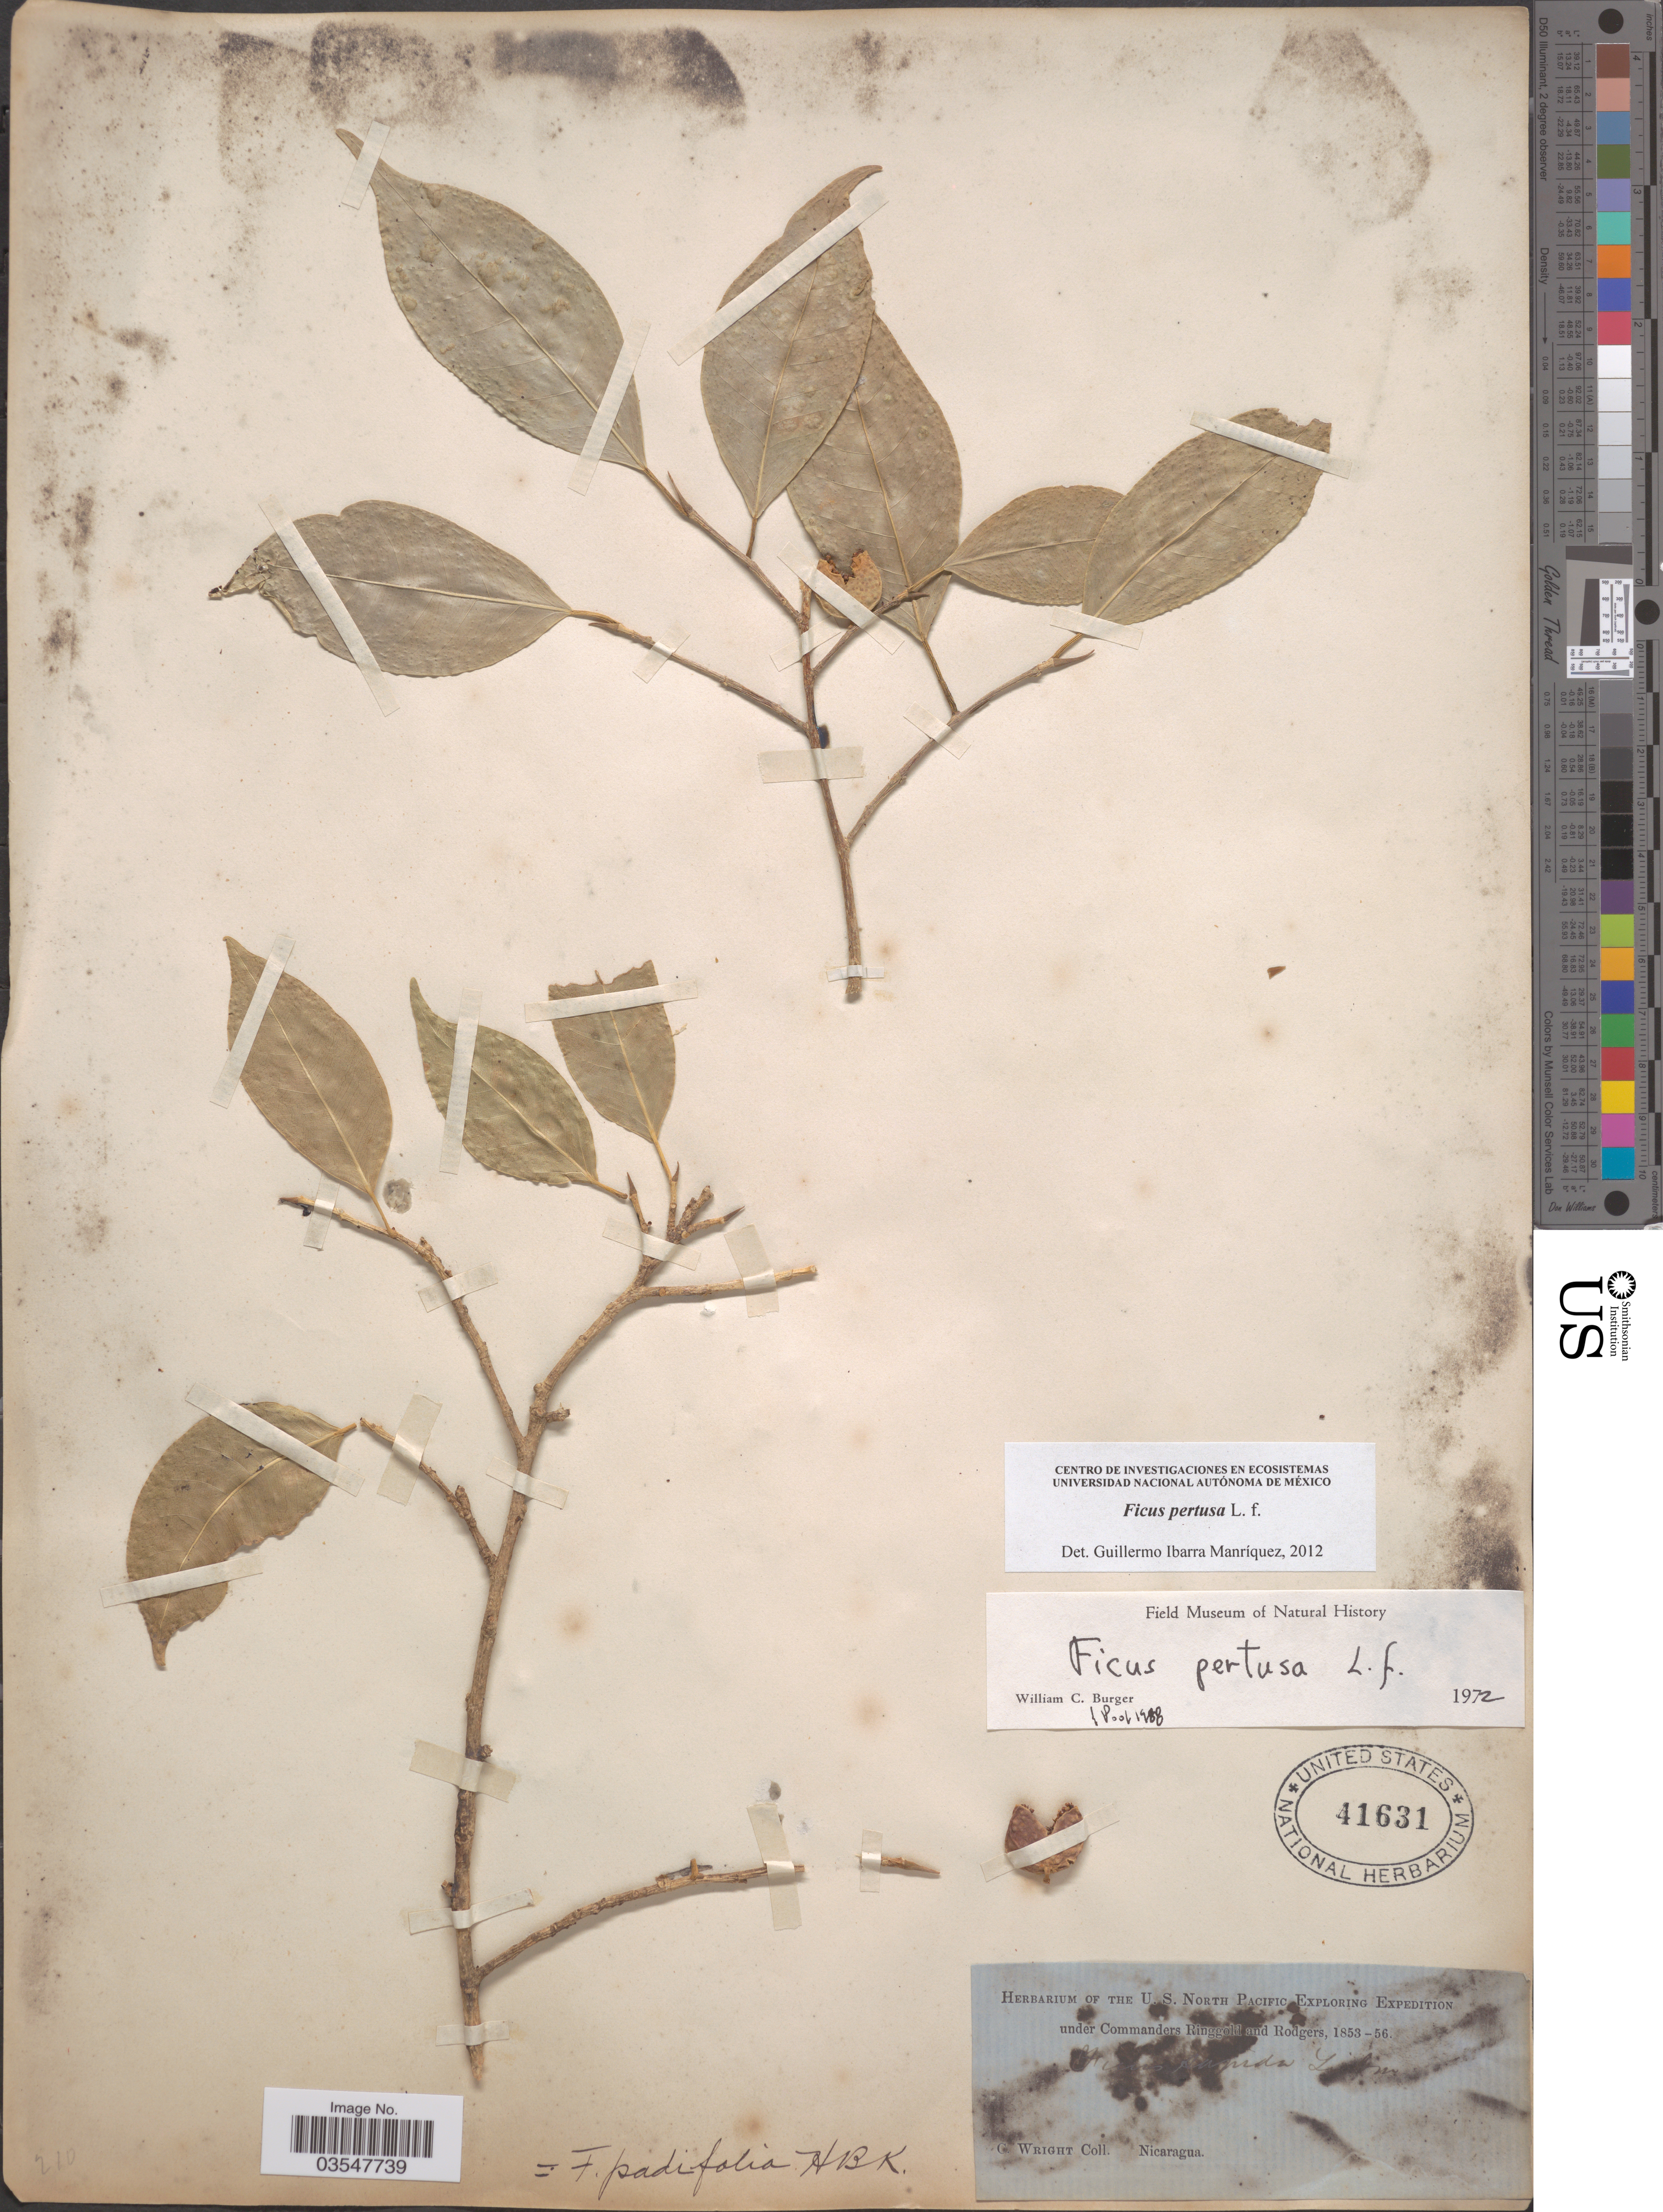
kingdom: Plantae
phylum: Tracheophyta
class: Magnoliopsida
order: Rosales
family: Moraceae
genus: Ficus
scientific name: Ficus pertusa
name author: L. f.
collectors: C. Wright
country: Nicaragua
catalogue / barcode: US 41631